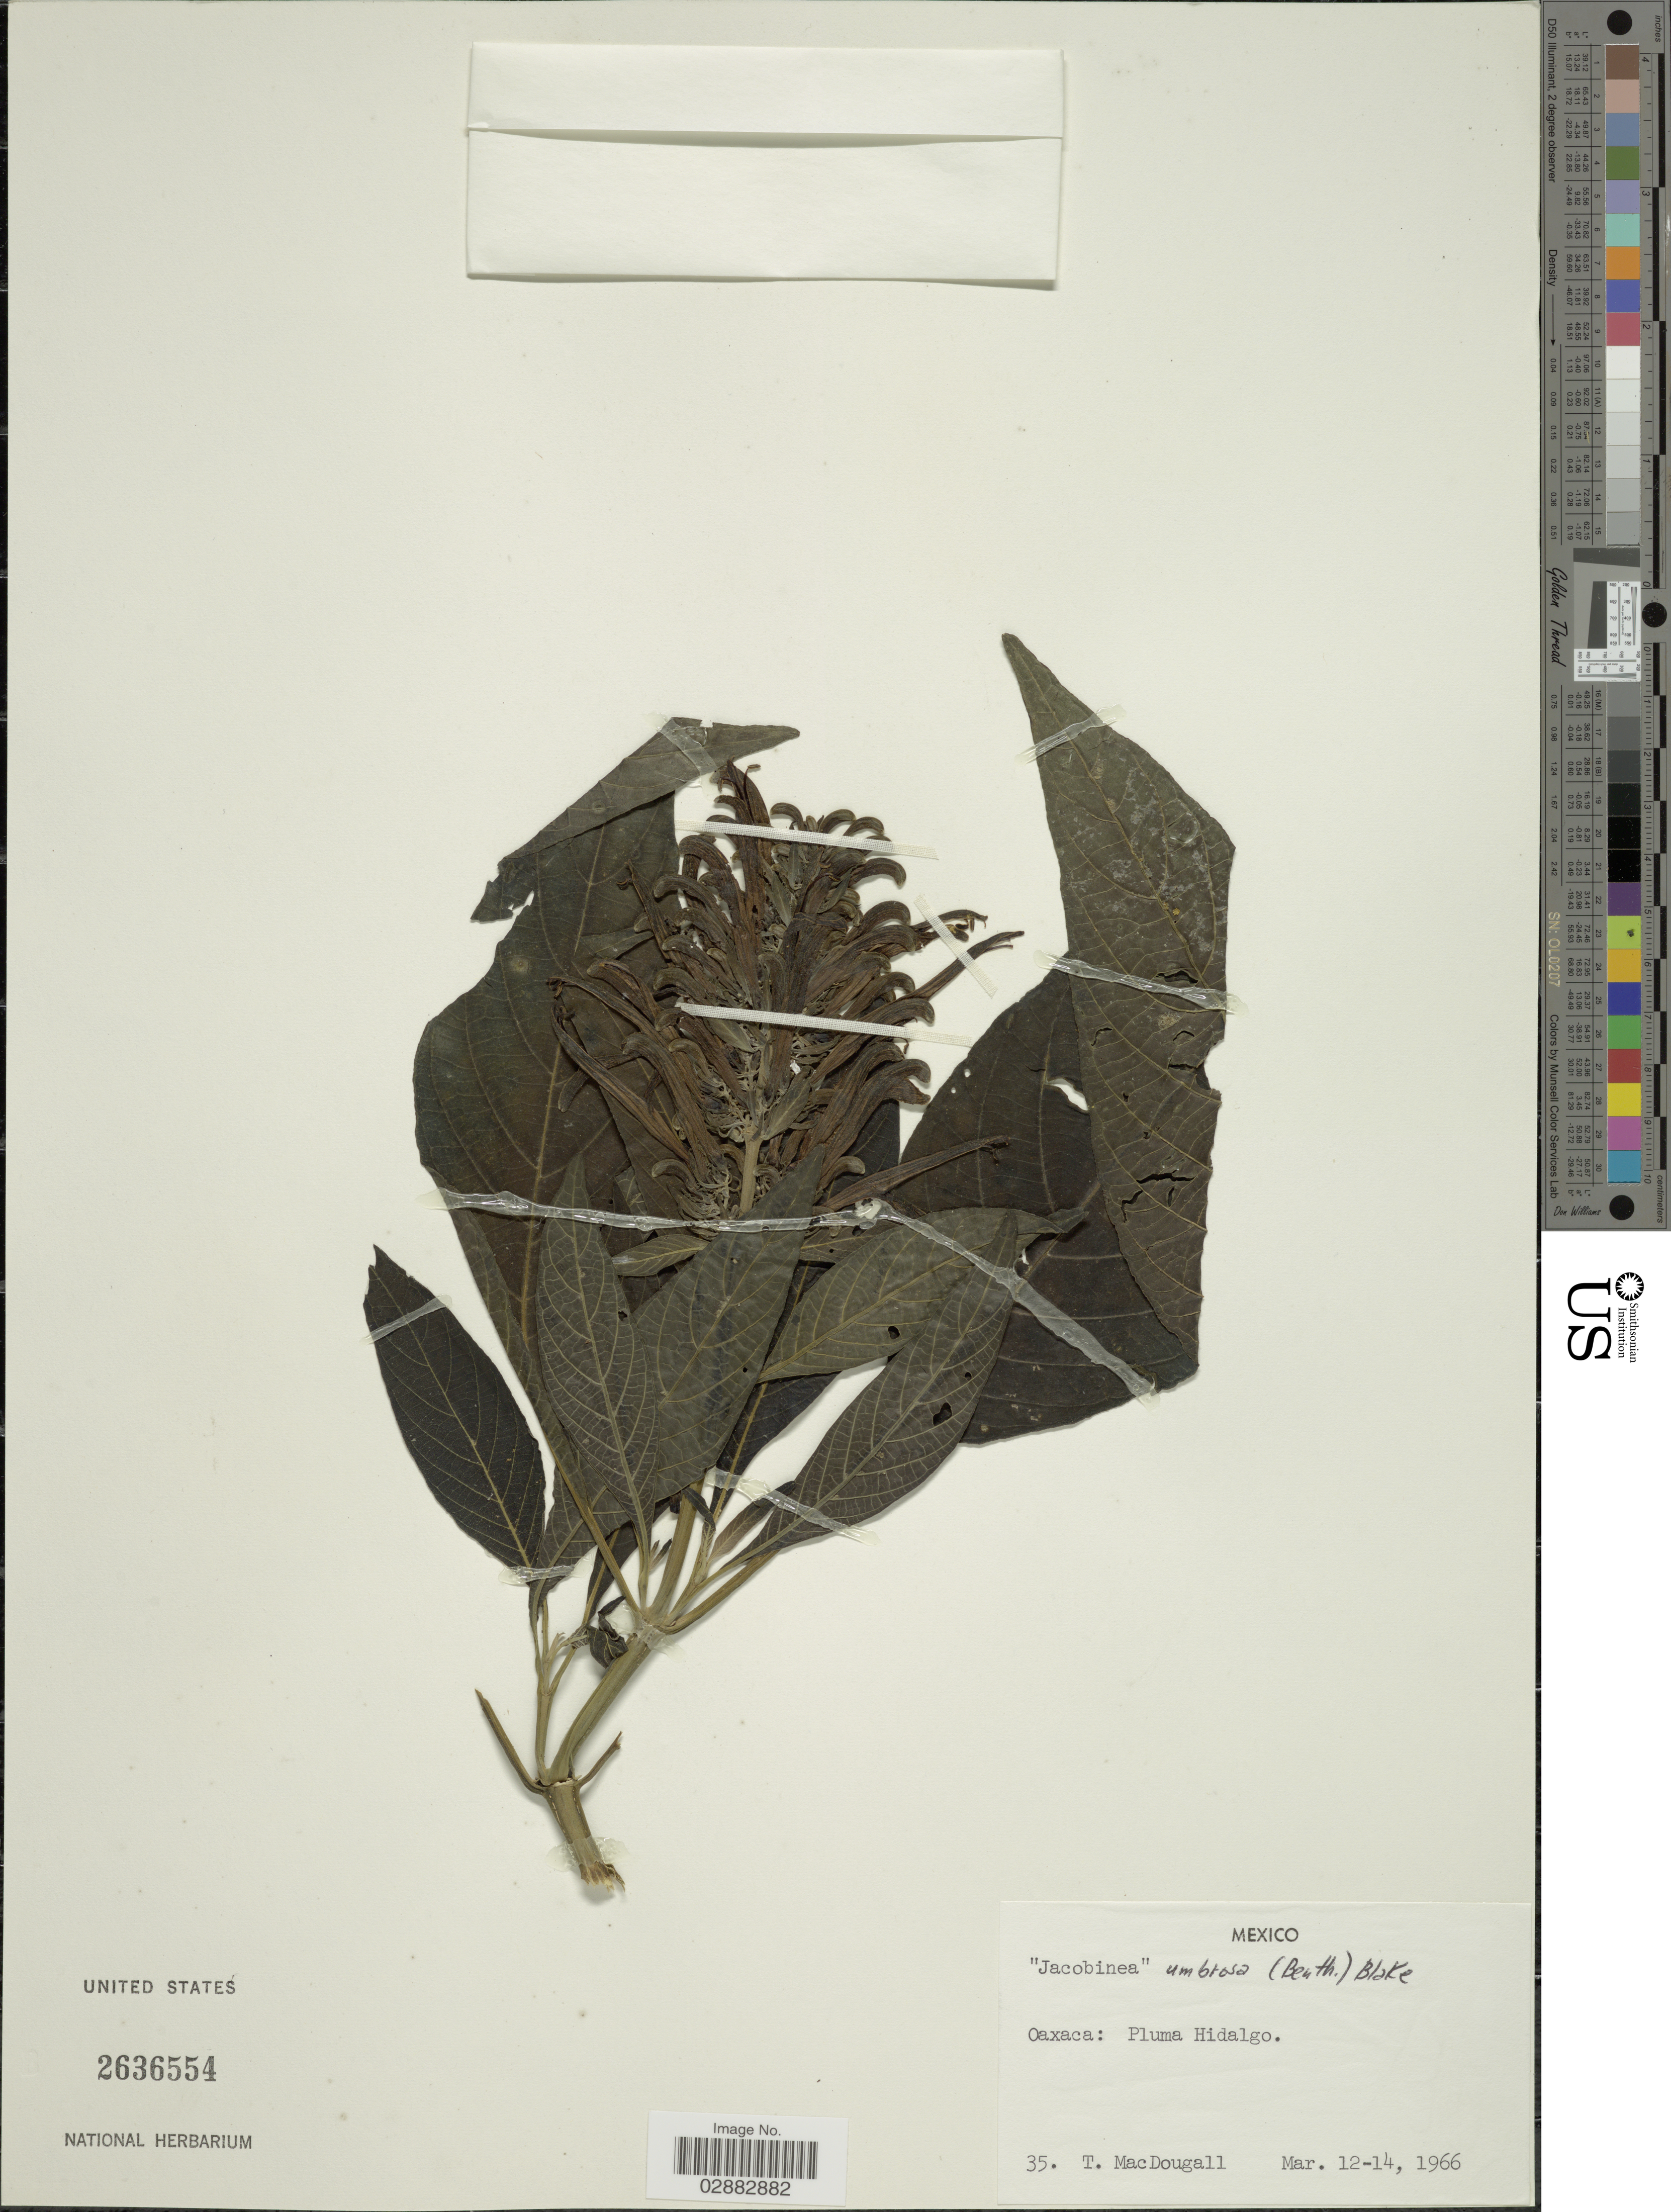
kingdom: Plantae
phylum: Tracheophyta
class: Magnoliopsida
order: Lamiales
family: Acanthaceae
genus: Jacobinia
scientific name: Jacobinia umbrosa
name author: (Benth.) S.F. Blake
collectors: T. B. MacDougall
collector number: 35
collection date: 1966-03-12/1966-03-14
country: Mexico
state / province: Oaxaca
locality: Pluma Hidalgo.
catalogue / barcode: US 2636554